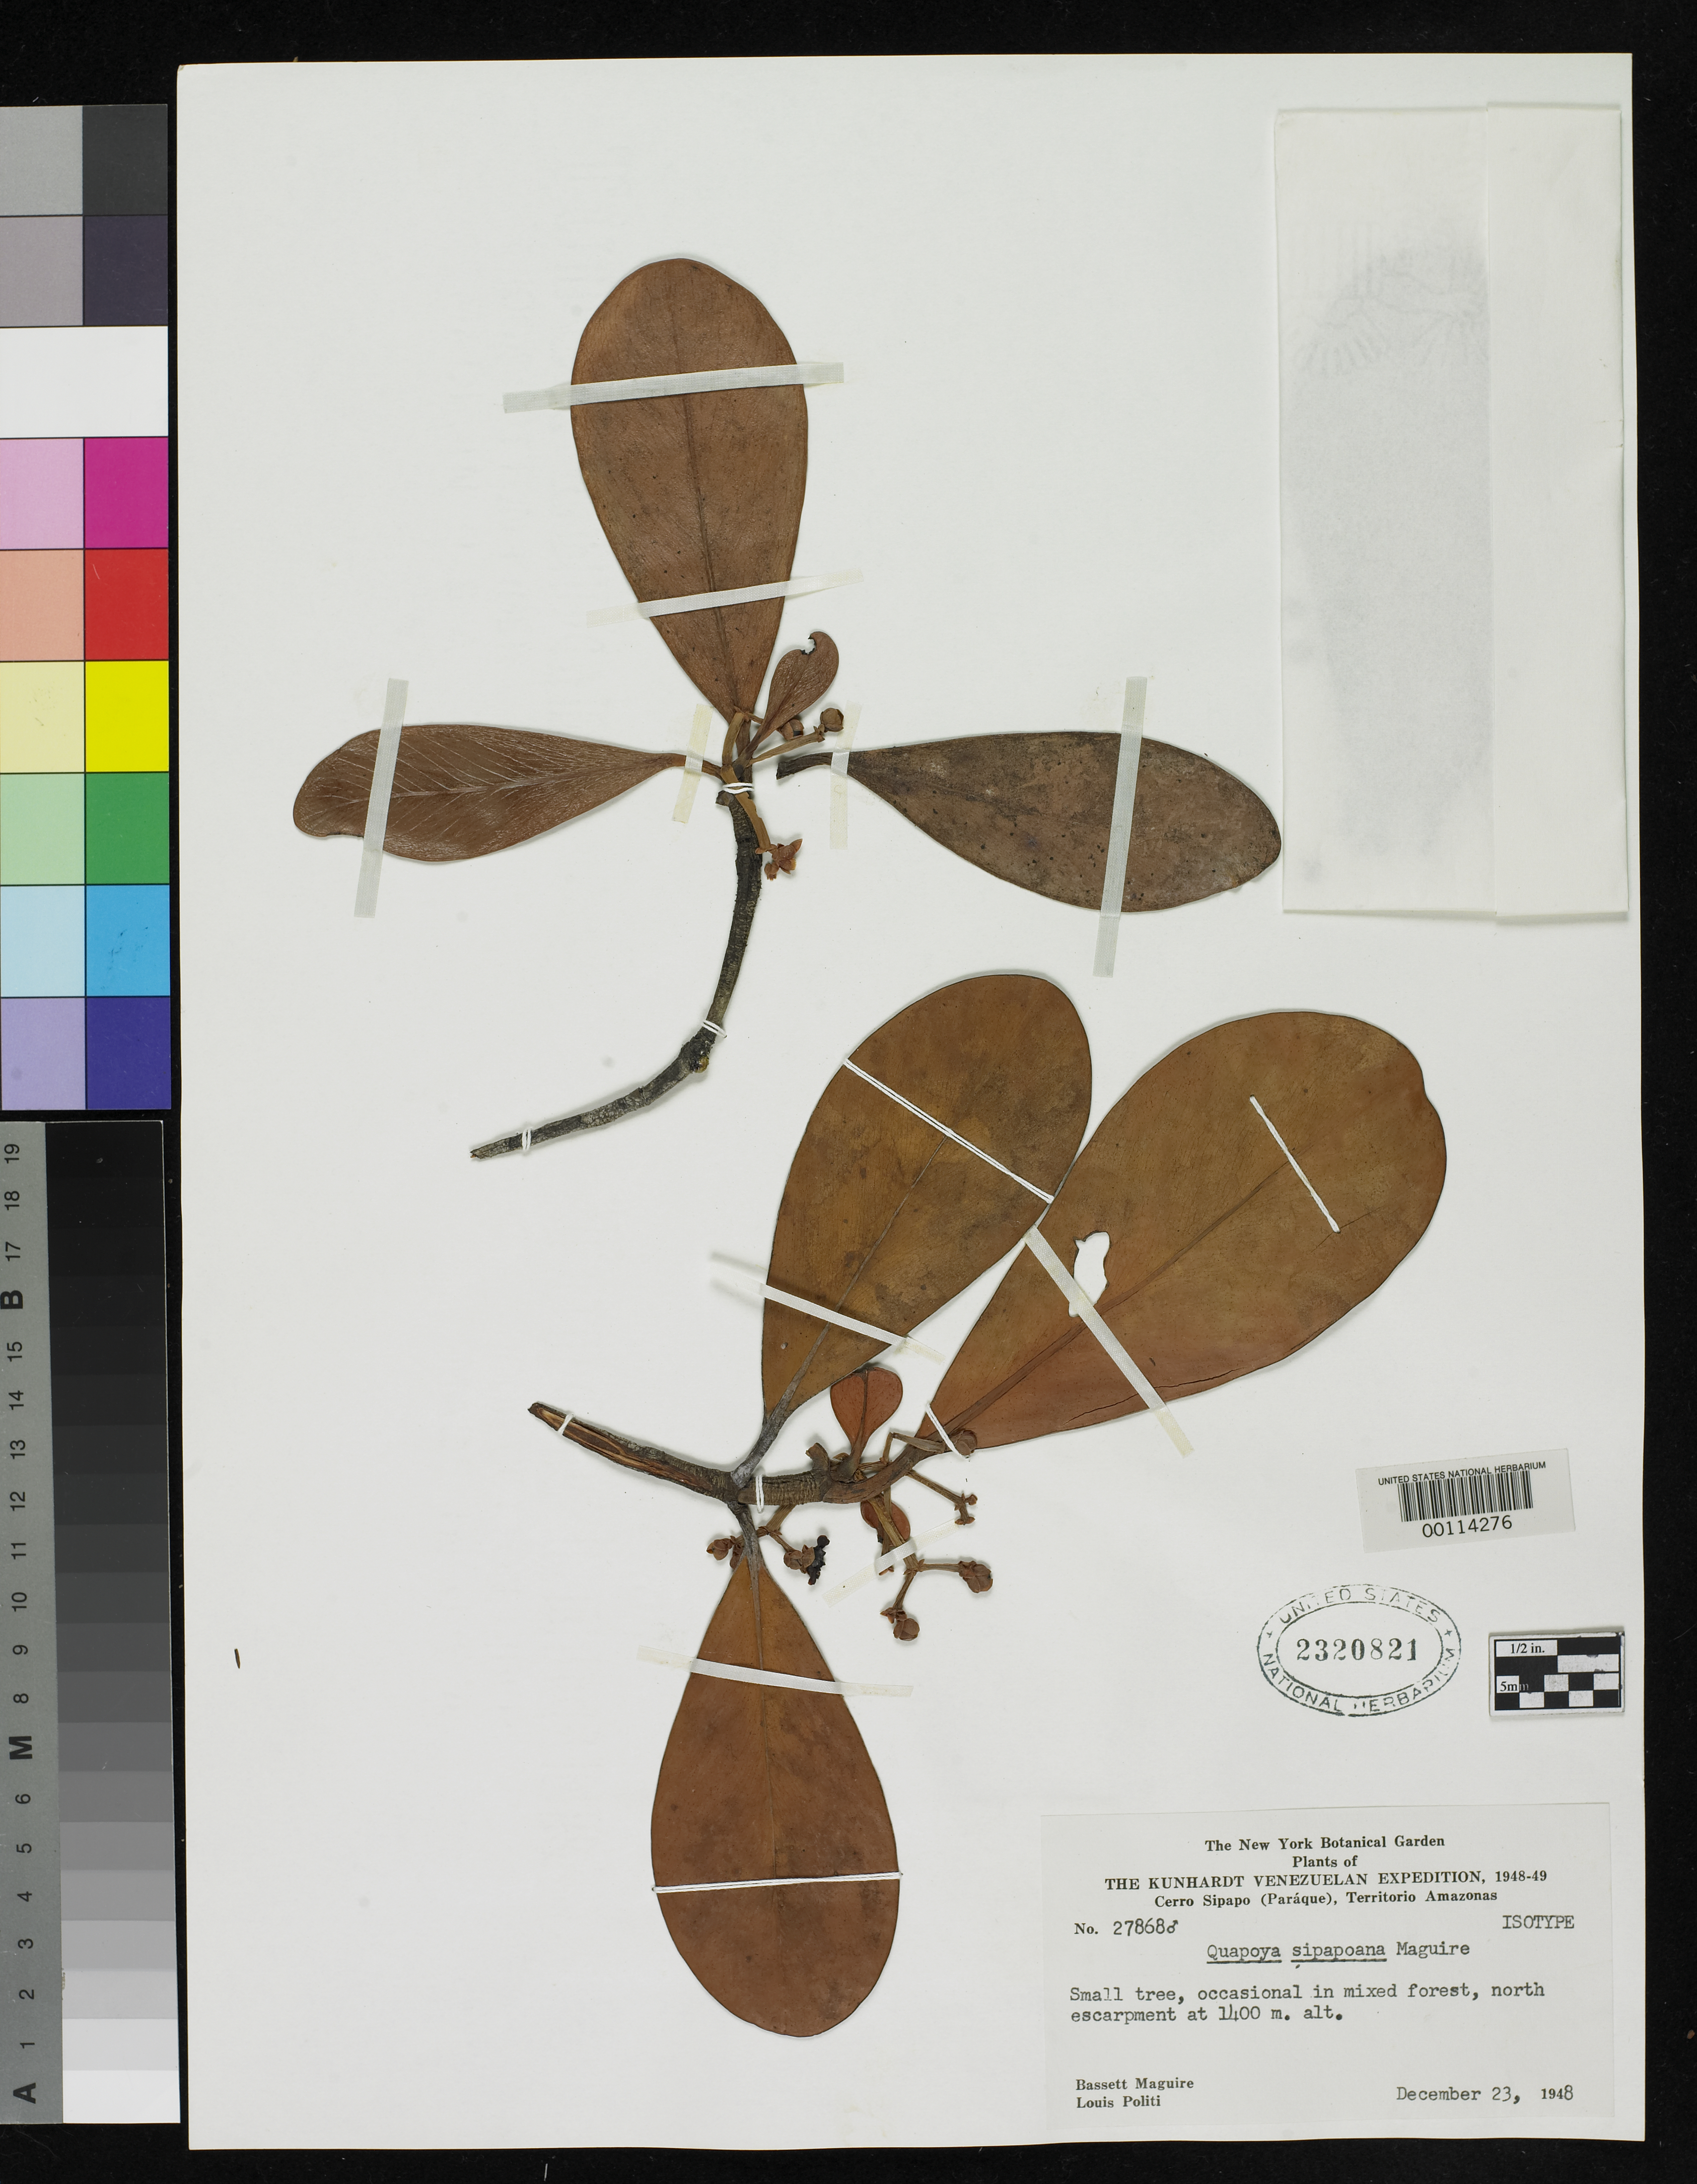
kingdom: Plantae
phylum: Tracheophyta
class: Magnoliopsida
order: Malpighiales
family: Clusiaceae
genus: Quapoya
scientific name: Quapoya sipapoana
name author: Maguire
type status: Isotype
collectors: B. Maguire & L. Politi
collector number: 27868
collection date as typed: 23 Dec 1948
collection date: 1948-12-23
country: Venezuela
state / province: Amazonas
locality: Cerro Sipapo (Paráque), Territorio Amazonas.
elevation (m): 1400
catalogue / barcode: US 2320821